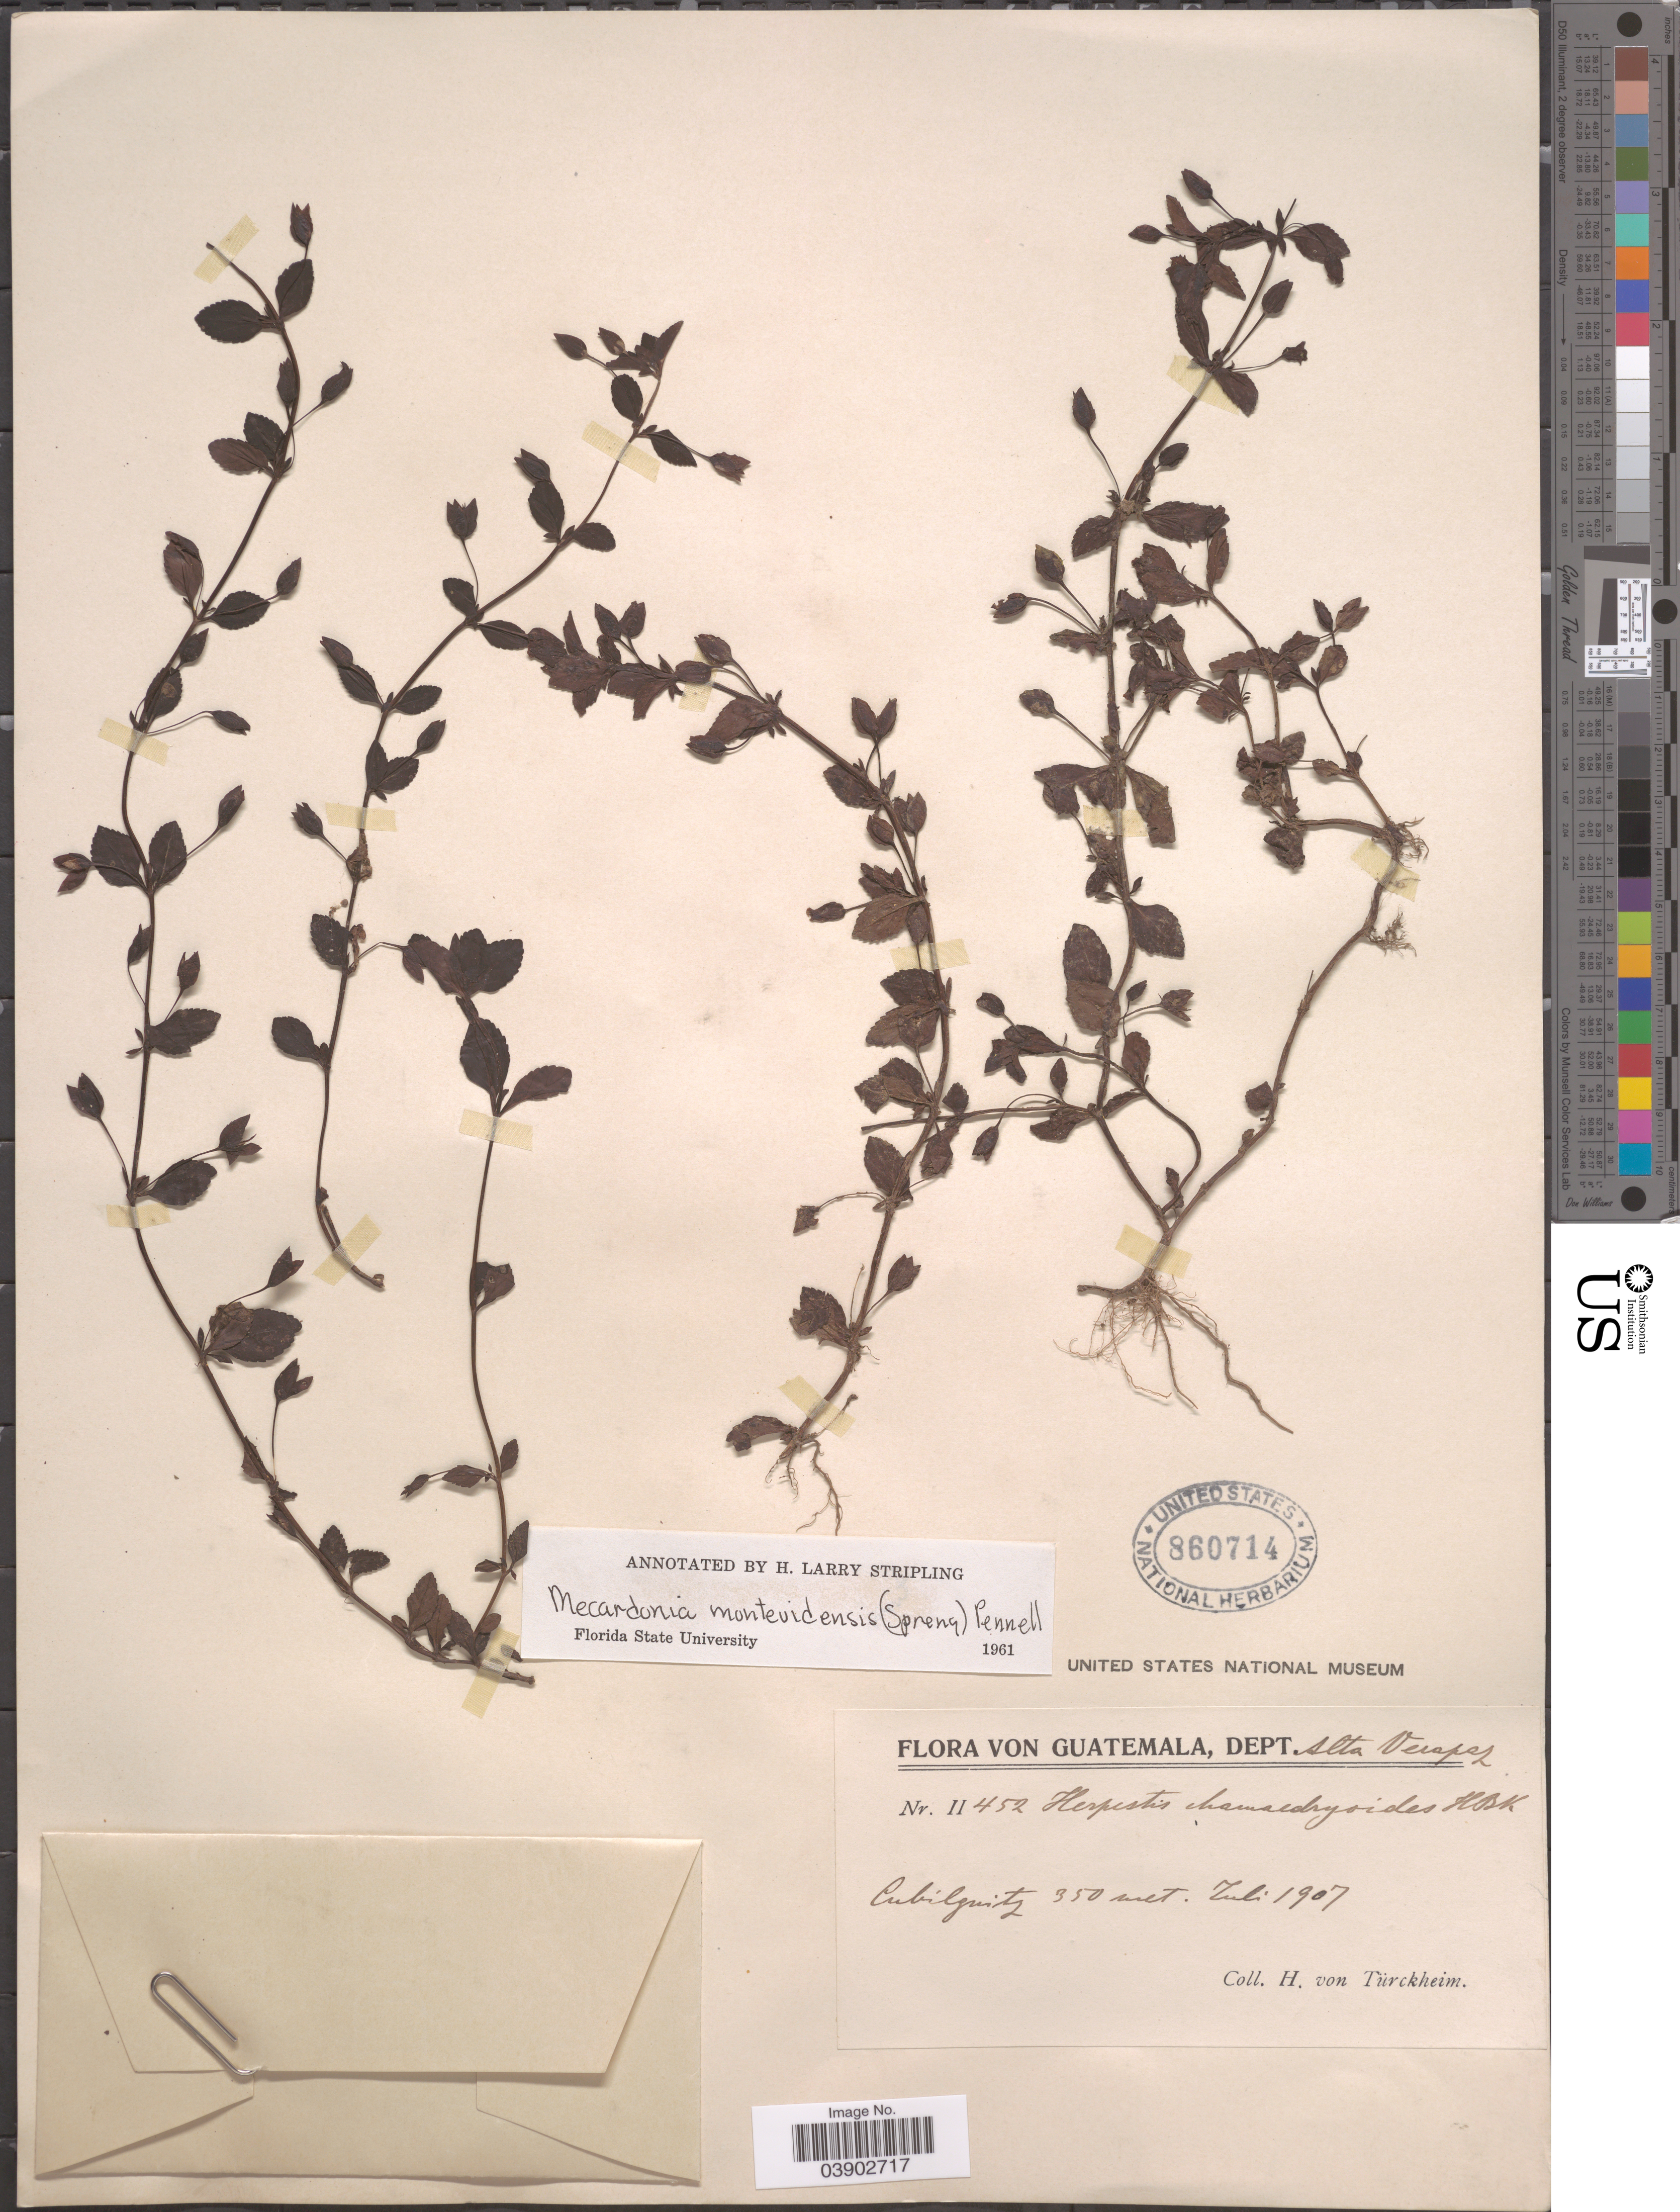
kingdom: Plantae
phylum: Tracheophyta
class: Magnoliopsida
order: Lamiales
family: Plantaginaceae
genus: Mecardonia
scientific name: Mecardonia procumbens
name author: (Mill.) Small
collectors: H. von Türckheim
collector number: II452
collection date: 1907-07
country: Guatemala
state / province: Alta Verapaz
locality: Dept. Alta Verapaz. Cubiquitz.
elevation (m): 350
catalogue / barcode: US 860714